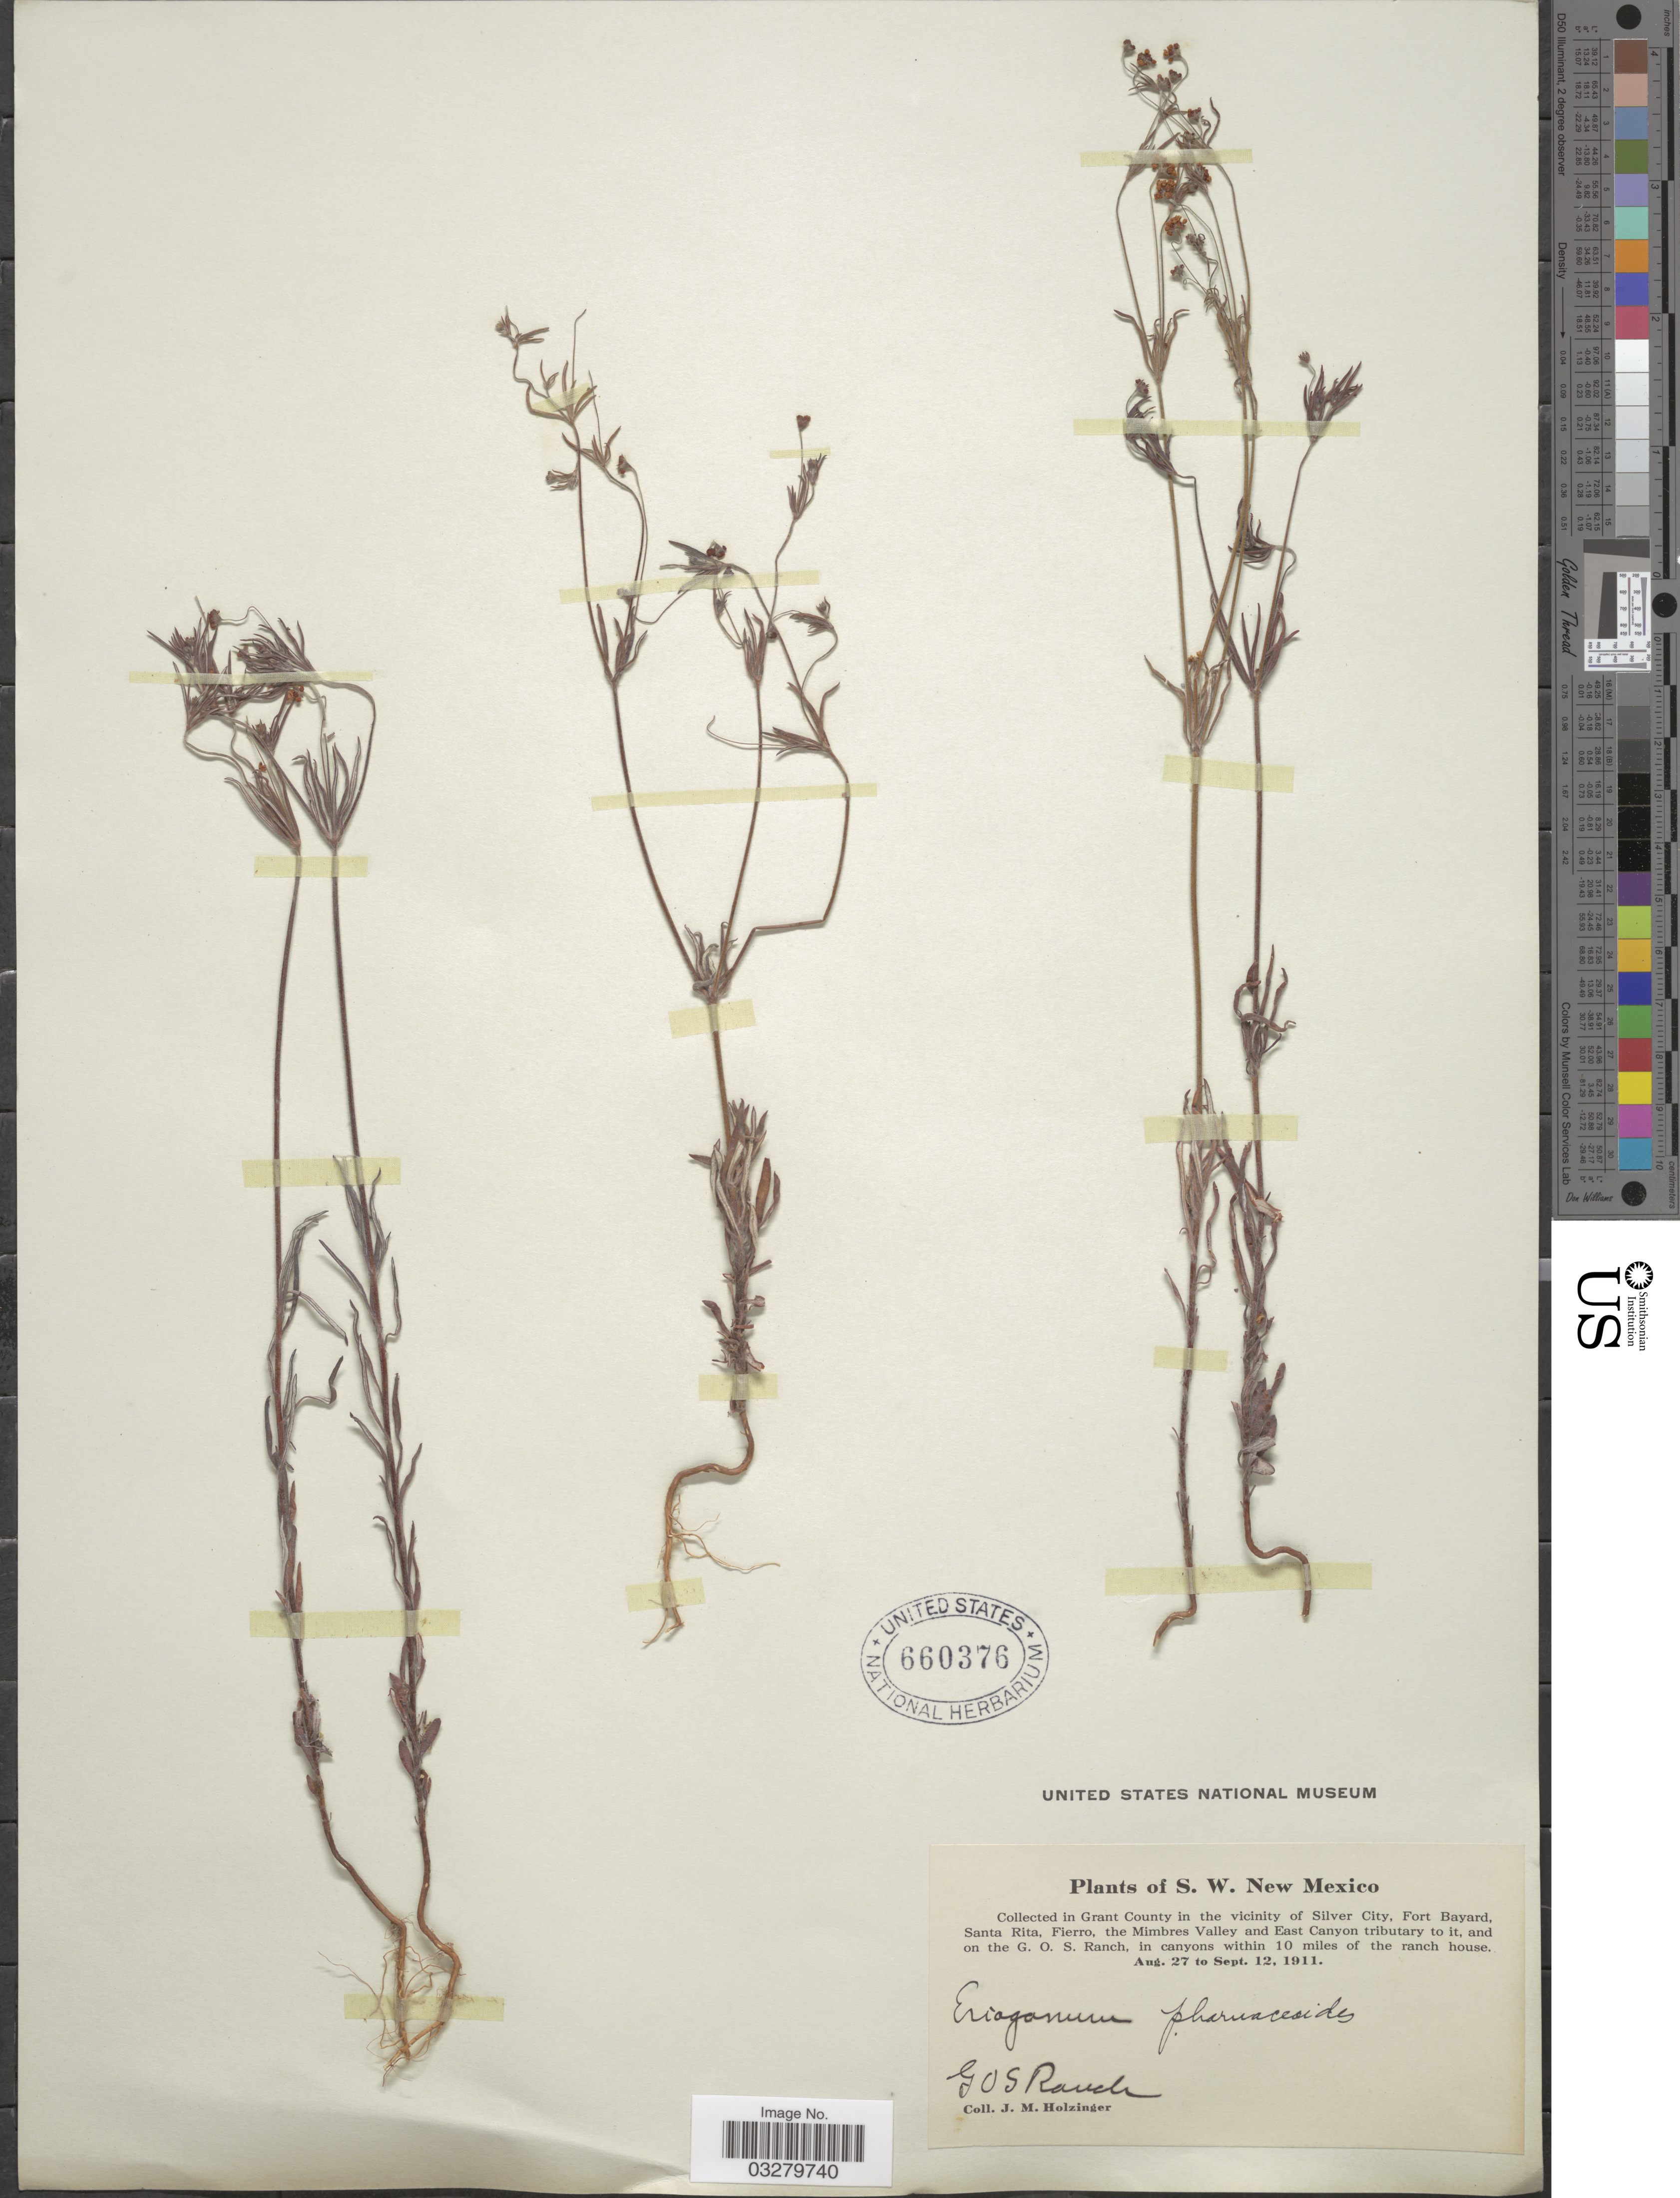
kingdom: Plantae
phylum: Tracheophyta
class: Magnoliopsida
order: Caryophyllales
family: Polygonaceae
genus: Eriogonum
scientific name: Eriogonum pharnaceoides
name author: Torr.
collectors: J. M. Holzinger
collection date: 1911-08-27/1911-09-12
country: United States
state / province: New Mexico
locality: S.W. New Mexico. In Grant County in the vicinity of Silver City, Fort Bayard, Santa Rita, Fierro, the Mimbres Valley and East Canyon tributary to it, and on the G.O.S. Ranch, in canyons within 10 miles of the ranch house.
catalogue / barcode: US 660376